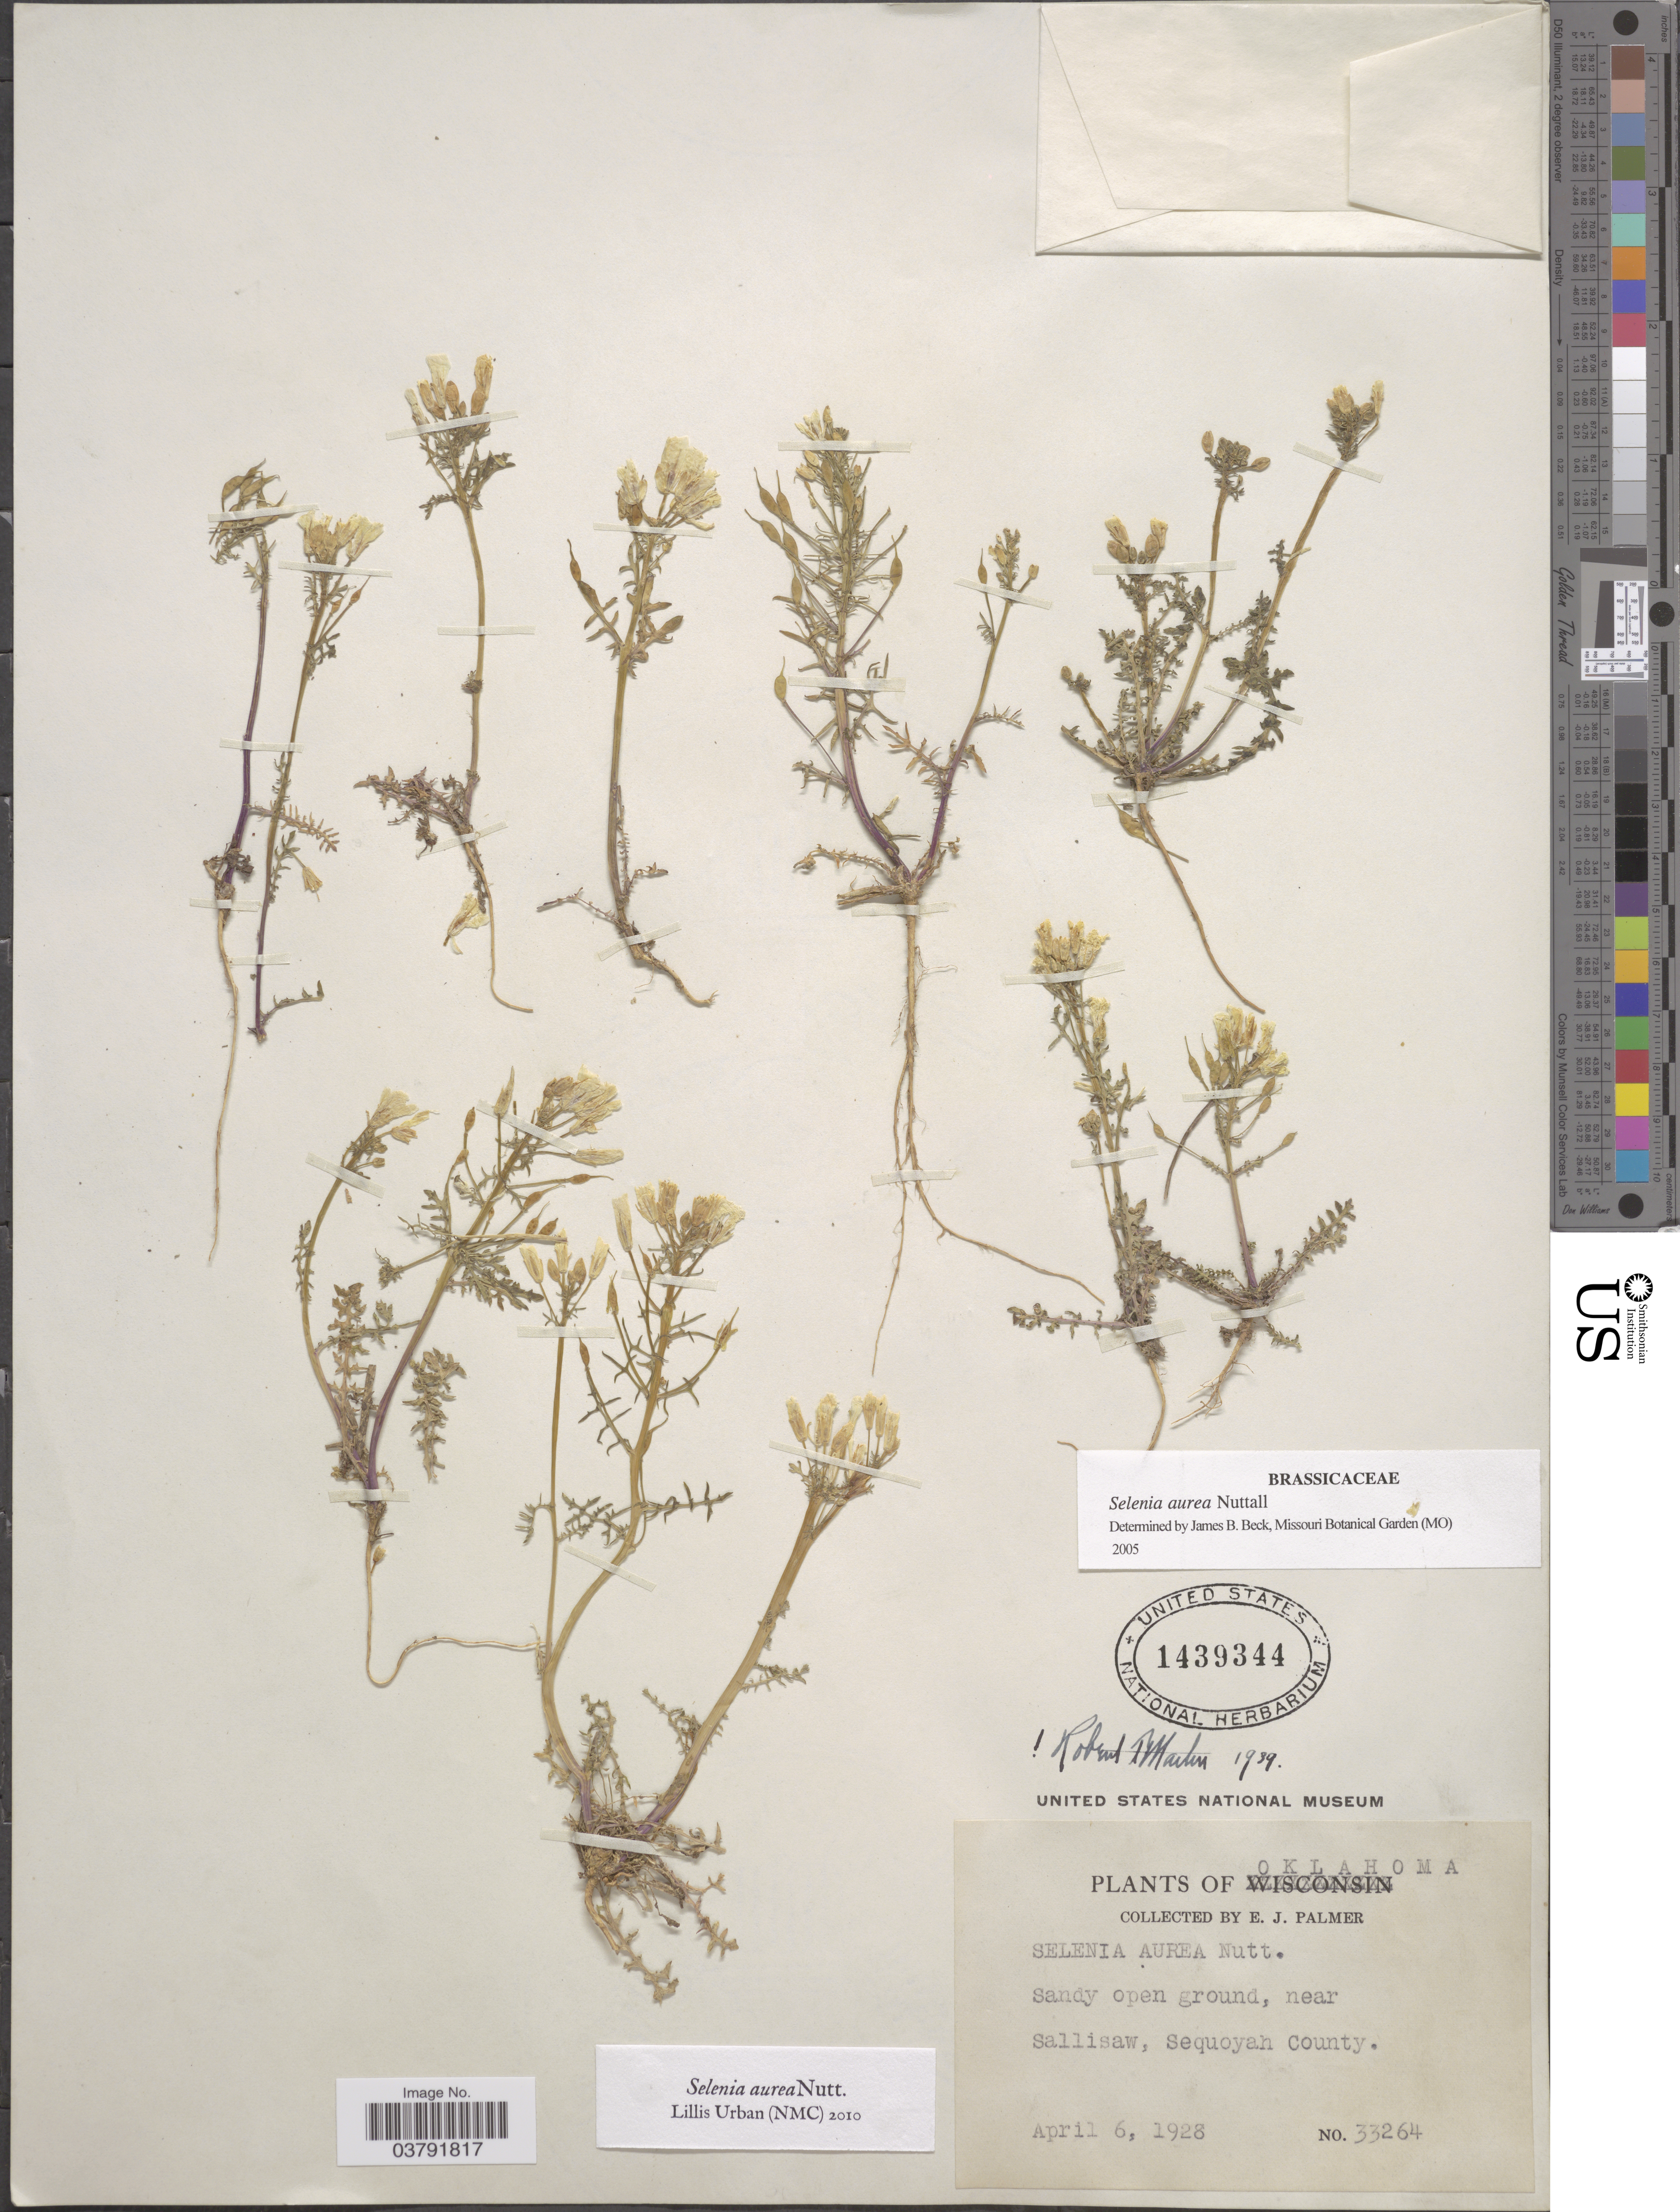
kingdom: Plantae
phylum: Tracheophyta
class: Magnoliopsida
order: Brassicales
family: Brassicaceae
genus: Selenia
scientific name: Selenia aurea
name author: Nutt.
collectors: E. J. Palmer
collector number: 33264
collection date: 1928-04-06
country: United States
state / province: Oklahoma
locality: Near Sallisaw, Sequoyah County.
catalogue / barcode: US 1439344